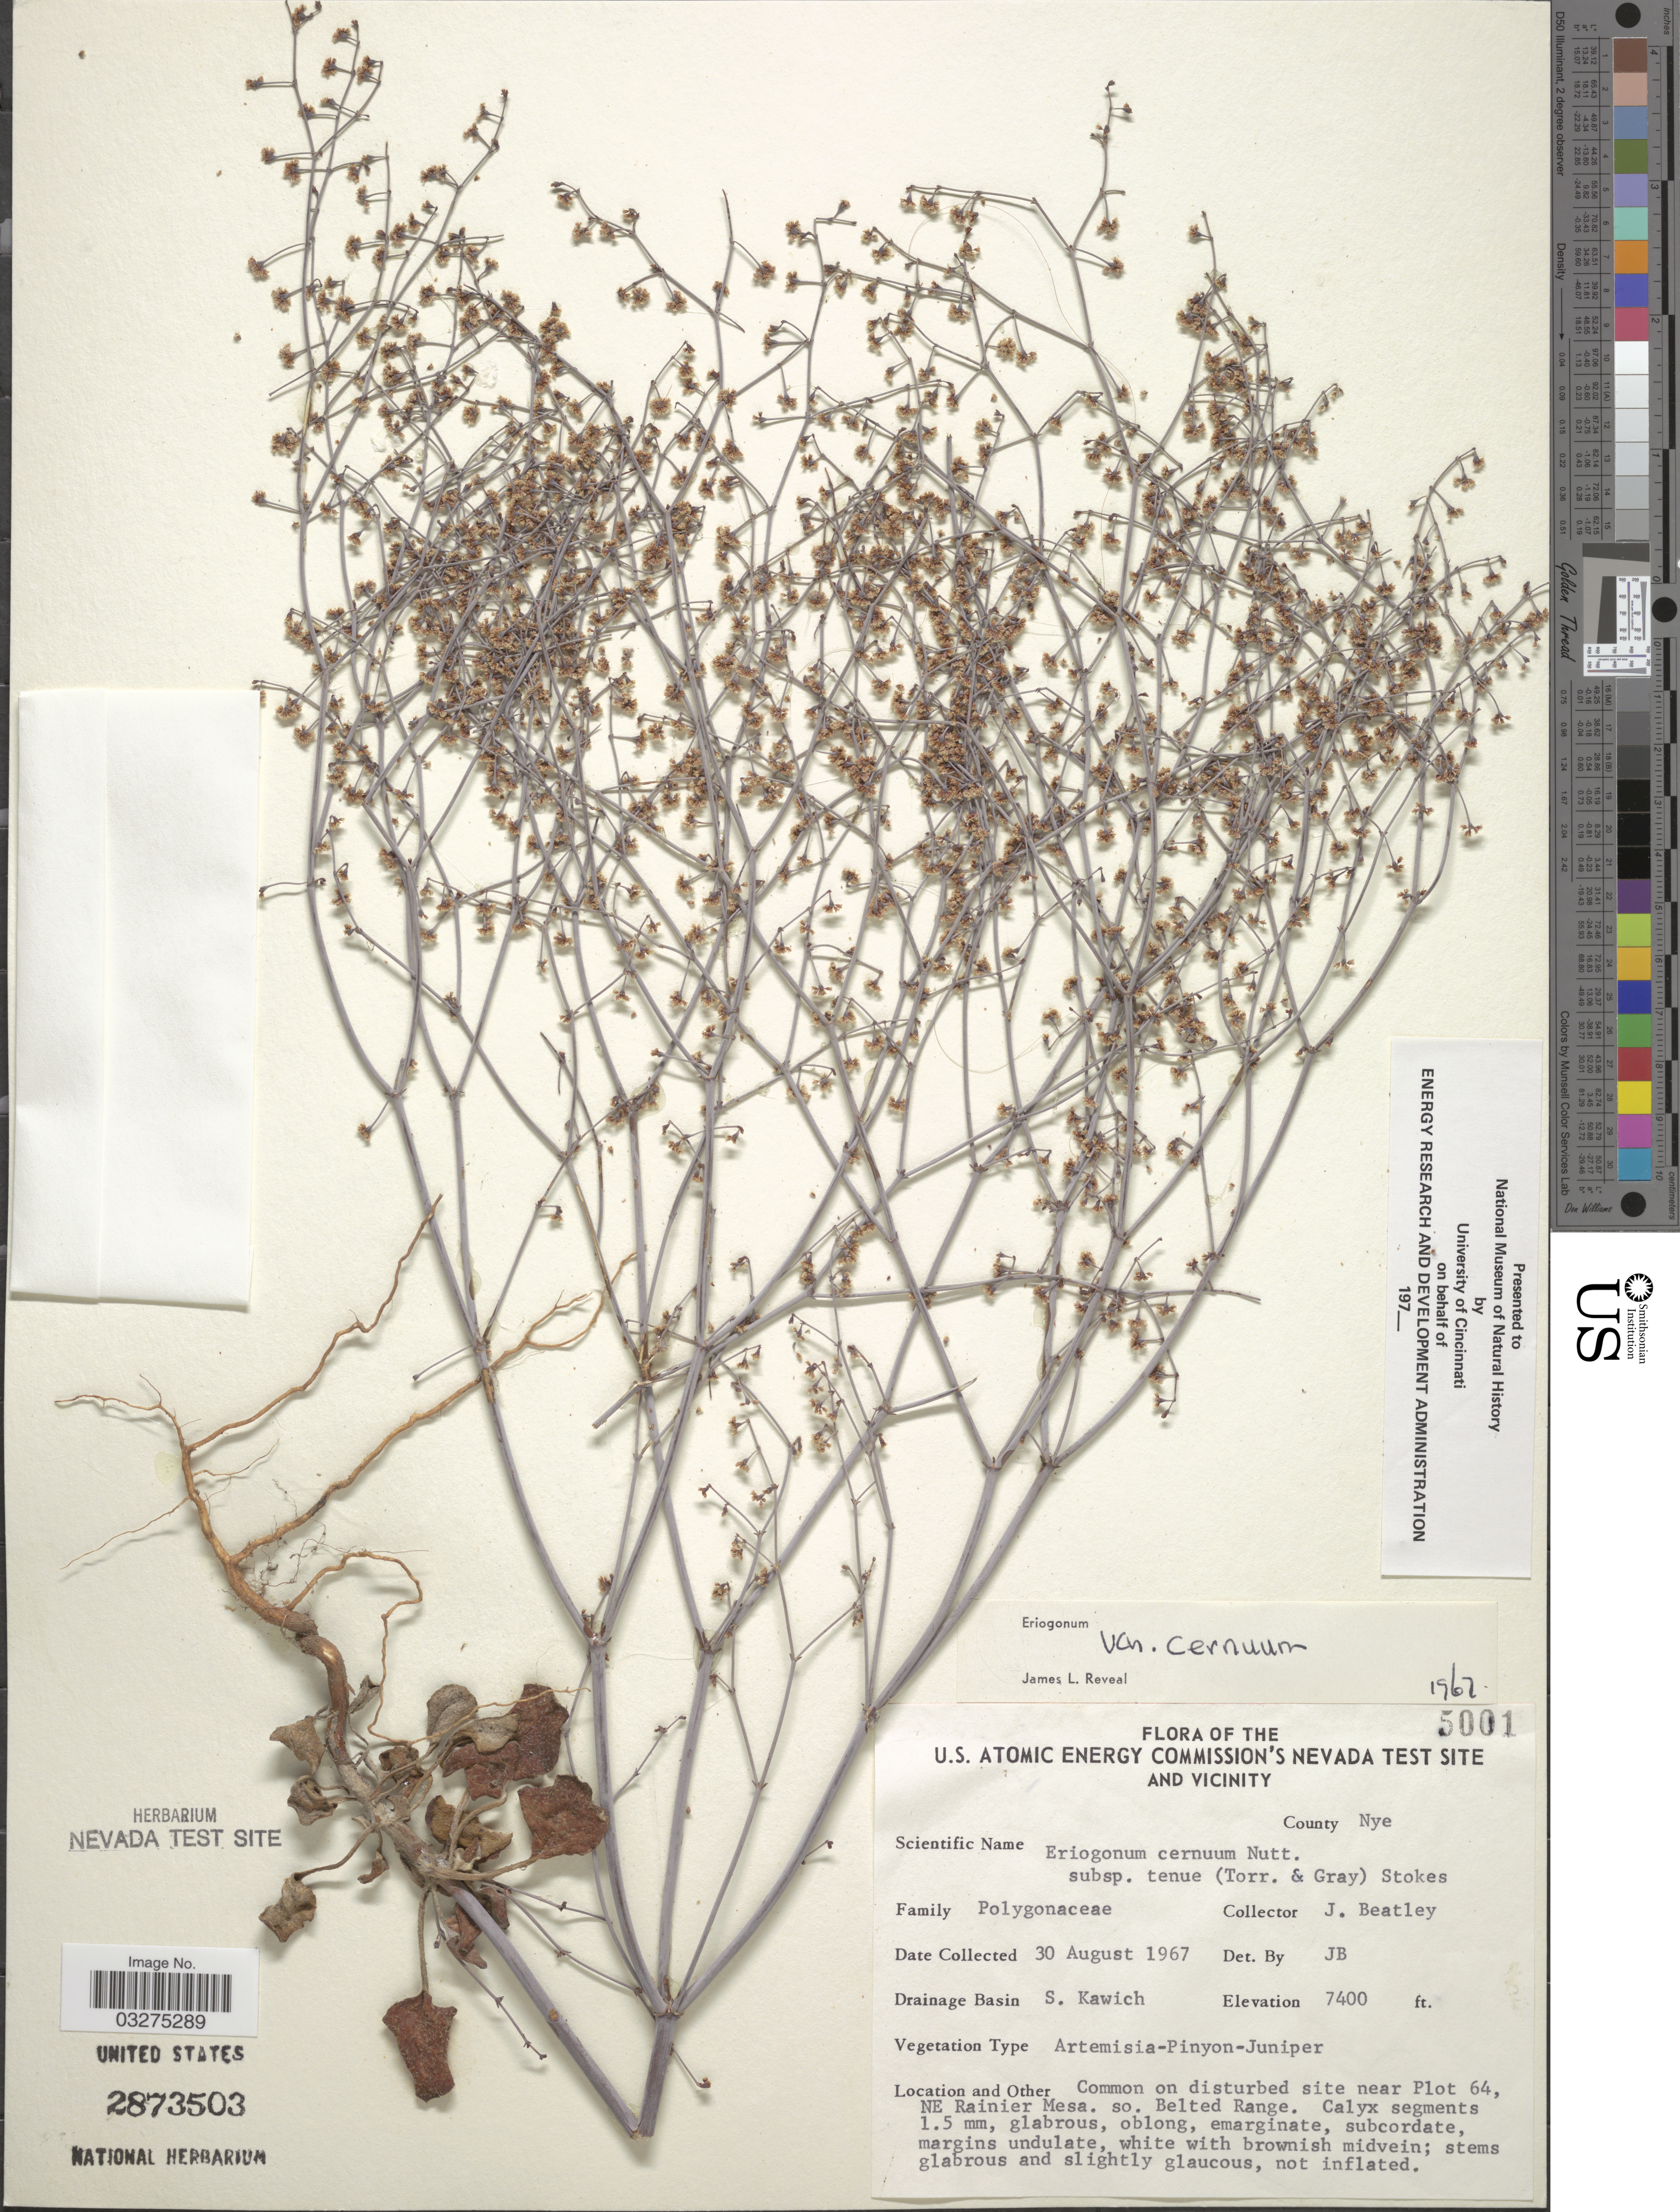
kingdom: Plantae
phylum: Tracheophyta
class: Magnoliopsida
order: Caryophyllales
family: Polygonaceae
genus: Eriogonum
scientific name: Eriogonum cernuum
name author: Nutt.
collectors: J. C. Beatley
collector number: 5001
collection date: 1967-08-30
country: United States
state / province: Nevada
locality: U.S. Atomic Energy Commission's Nevada Test Site and Vicinity, County Nye, Drainage Basin S. Kawich, Common on disturbed site near Plot 64, NE Rainier Mesa. so. Belted Range.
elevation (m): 2256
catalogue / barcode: US 2873503